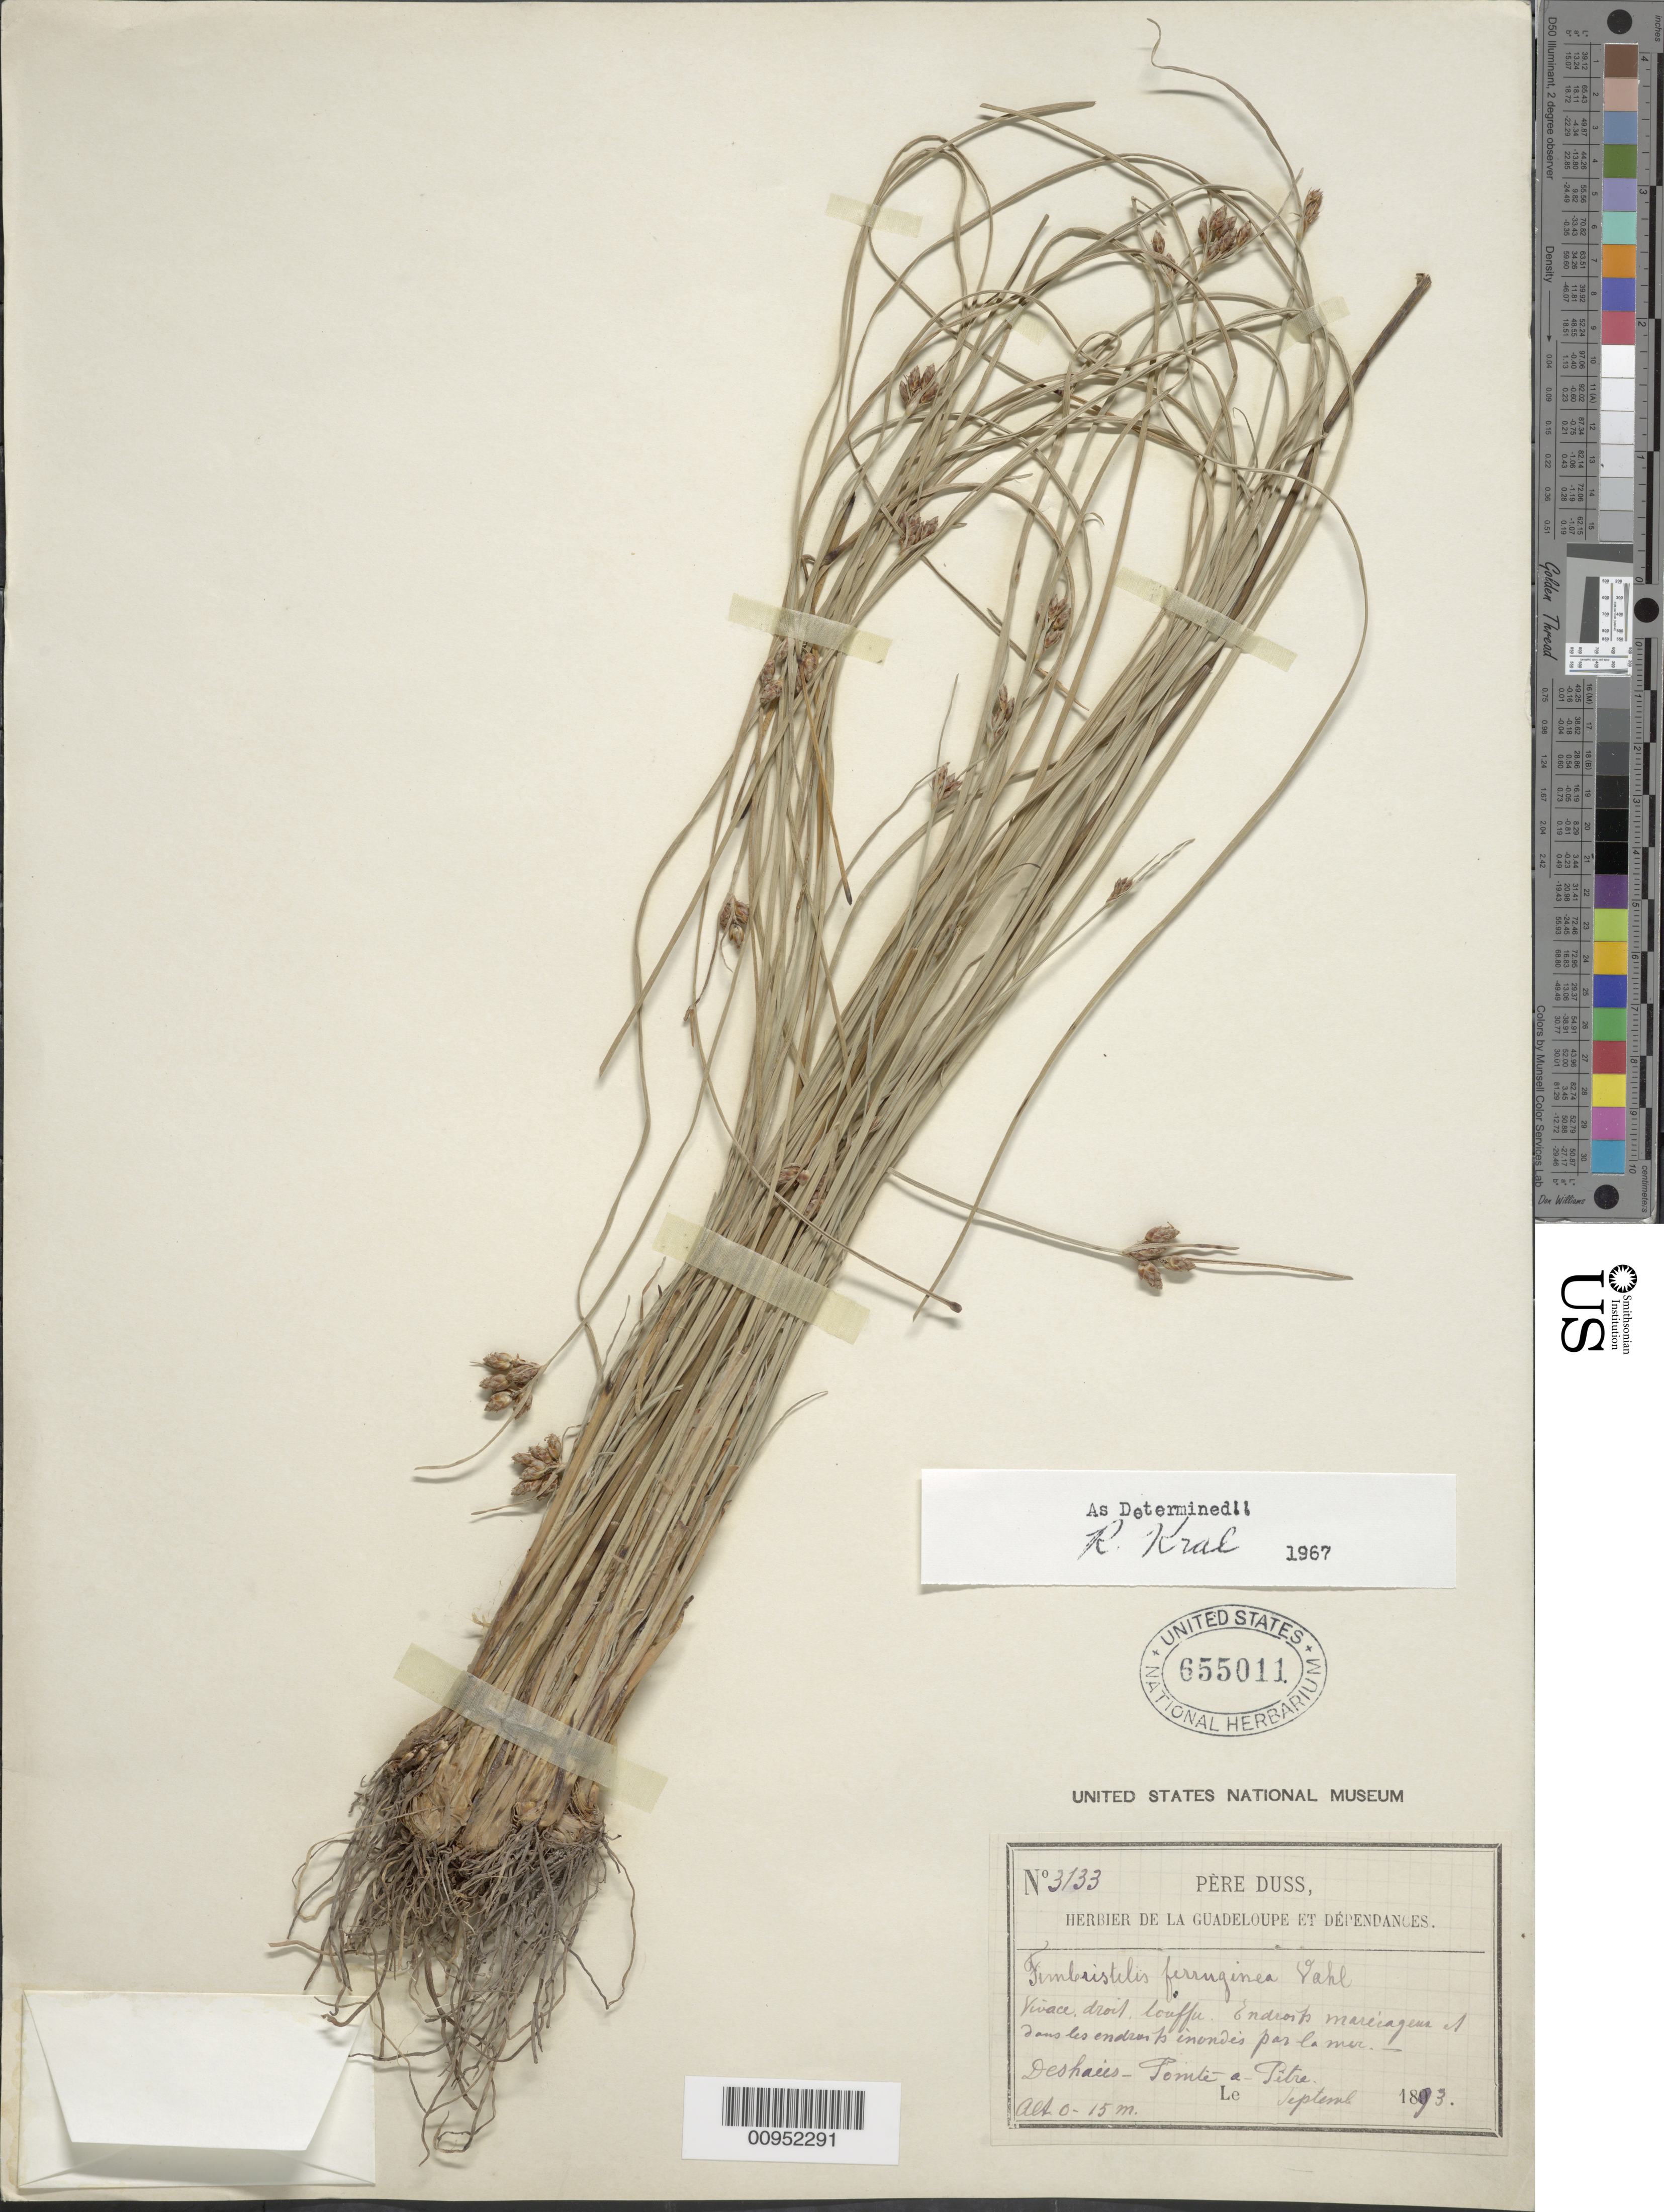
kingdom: Plantae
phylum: Tracheophyta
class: Liliopsida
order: Poales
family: Cyperaceae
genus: Fimbristylis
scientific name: Fimbristylis ferruginea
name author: (L.) Vahl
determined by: Kral, Robert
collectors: Père Duss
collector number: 3133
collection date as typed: Sep 1893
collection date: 1893-09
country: Guadeloupe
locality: "Deshaies", Pointe a Pitre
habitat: "endroits marécageus et dans les endroits inondis par le mer"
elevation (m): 0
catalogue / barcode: US 655011